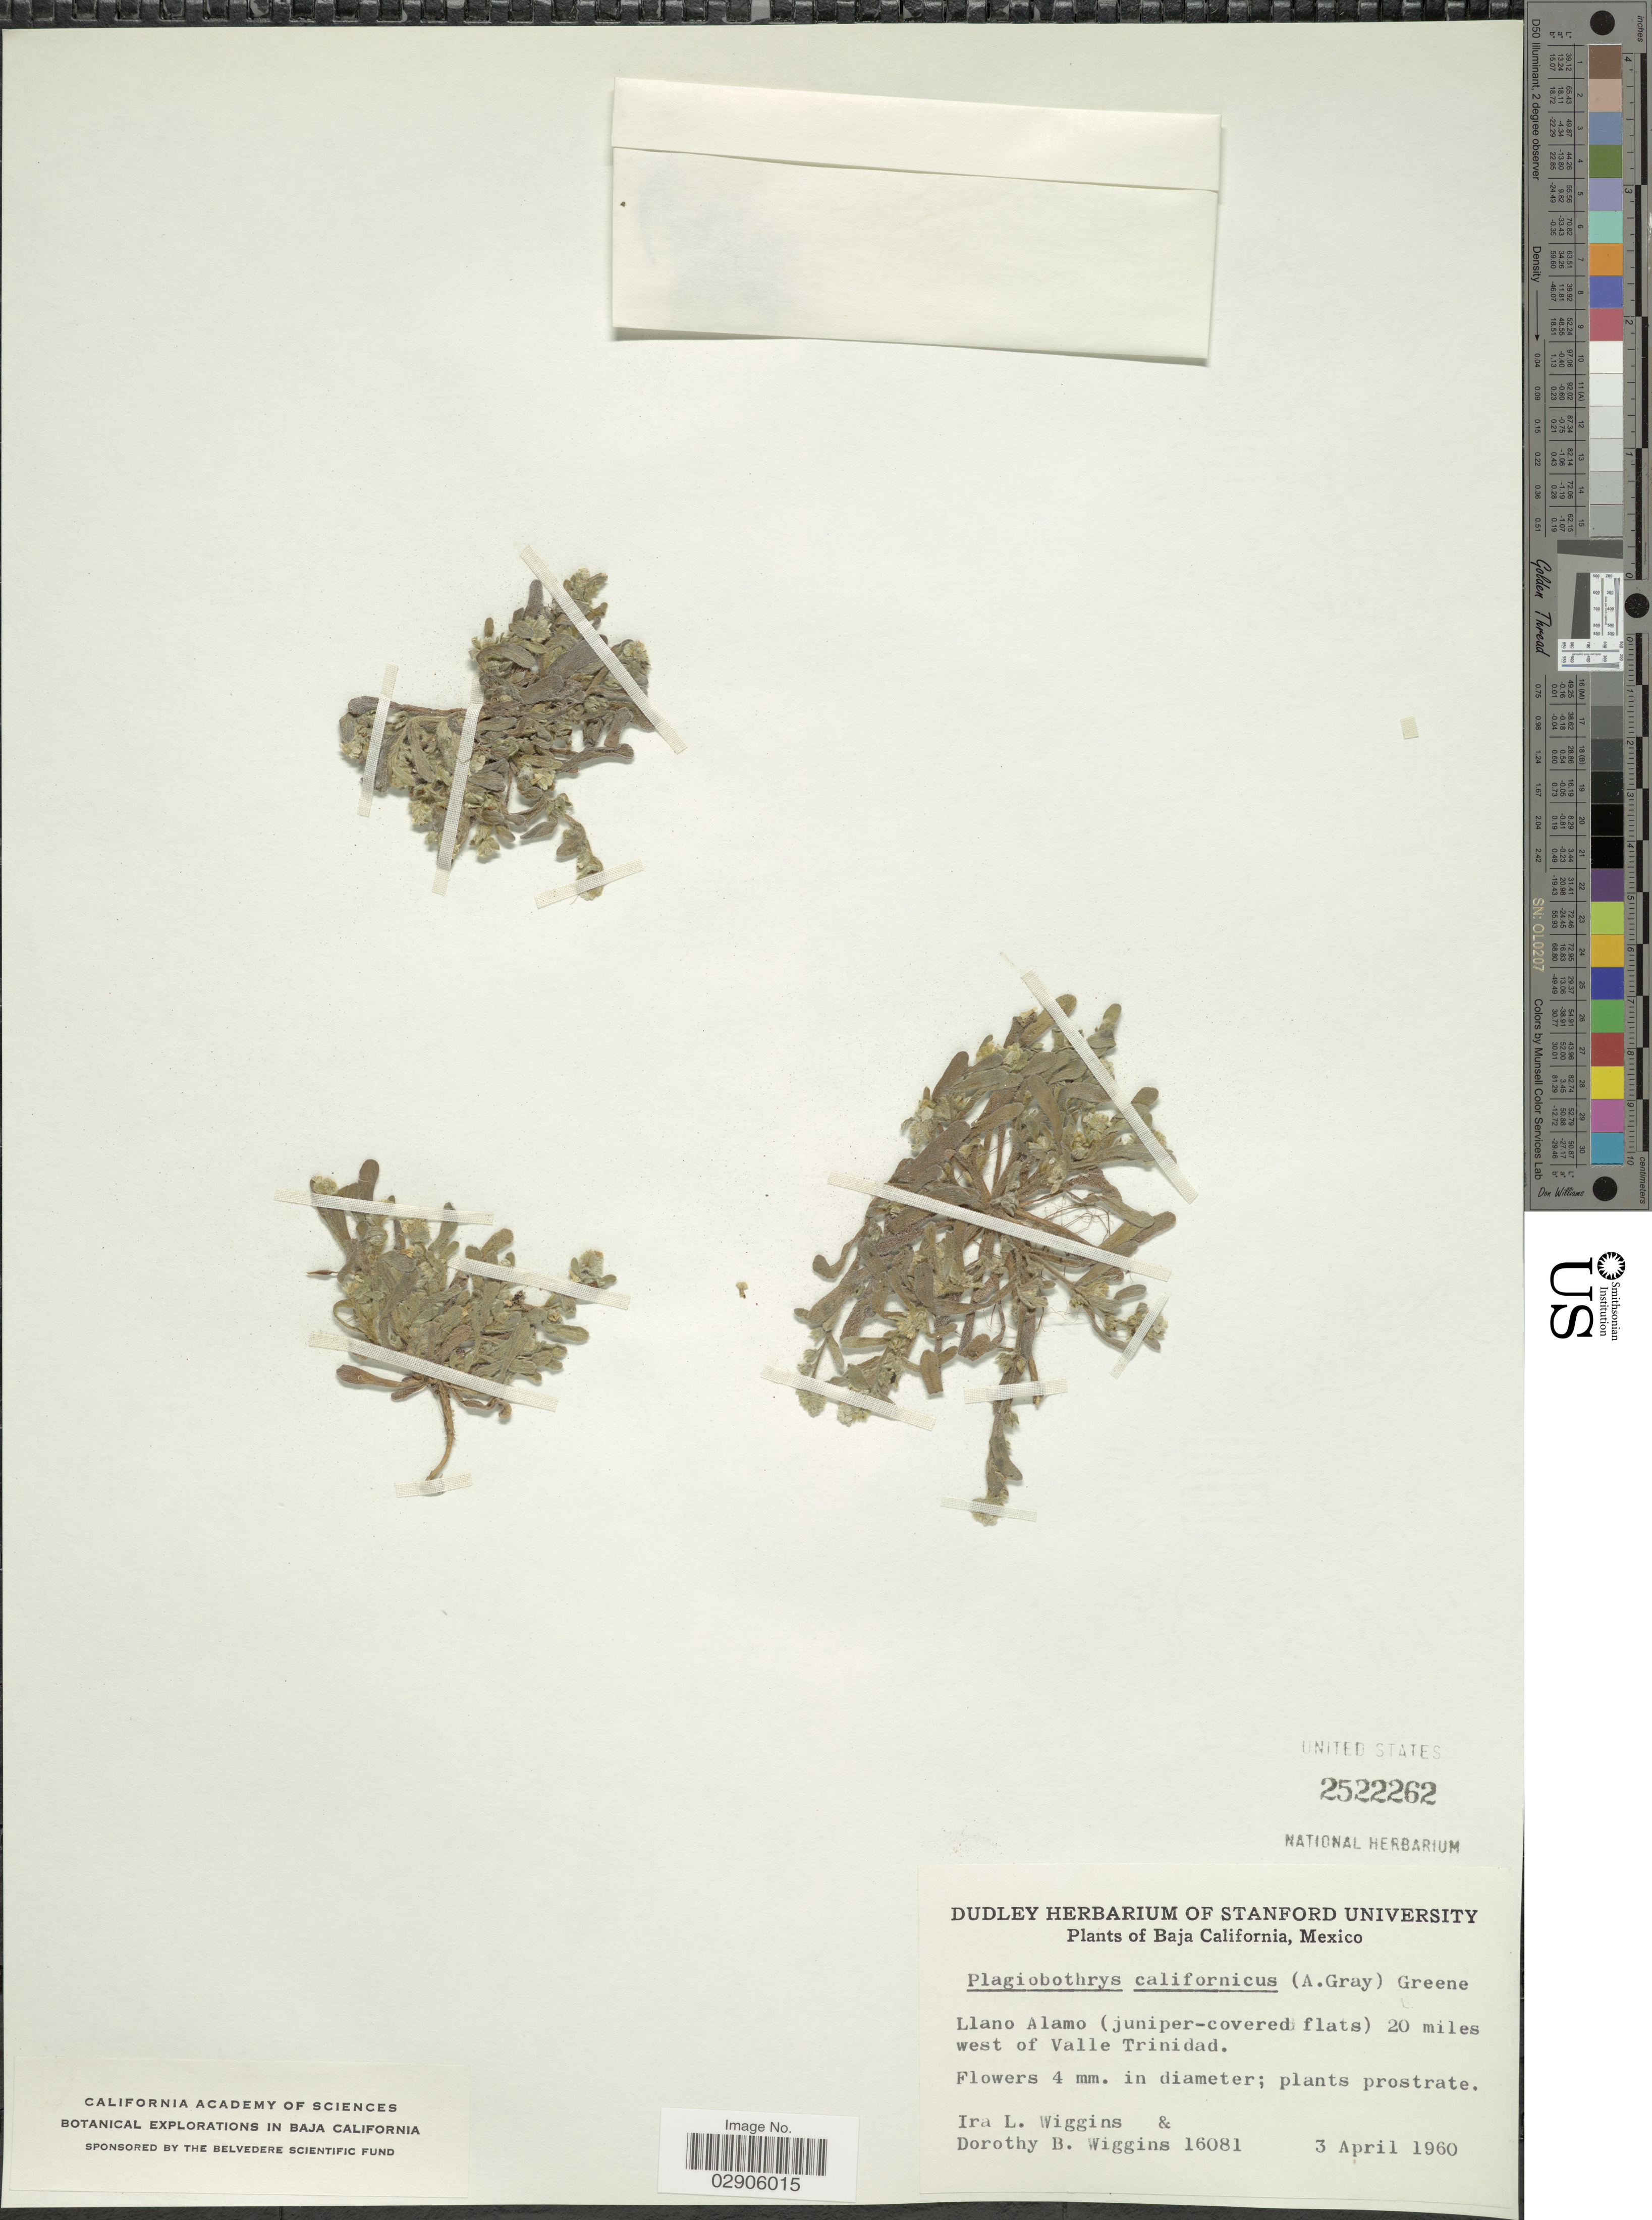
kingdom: Plantae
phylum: Tracheophyta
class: Magnoliopsida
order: Boraginales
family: Boraginaceae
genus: Plagiobothrys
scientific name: Plagiobothrys californicus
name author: (A. Gray) Greene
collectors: I. L. Wiggins & D. B. Wiggins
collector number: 16081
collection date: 1960-04-03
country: Mexico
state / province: Baja California Norte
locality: Llano Alamo (juniper-covered flats) 20 miles west of Valle Trinidad.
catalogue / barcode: US 2522262